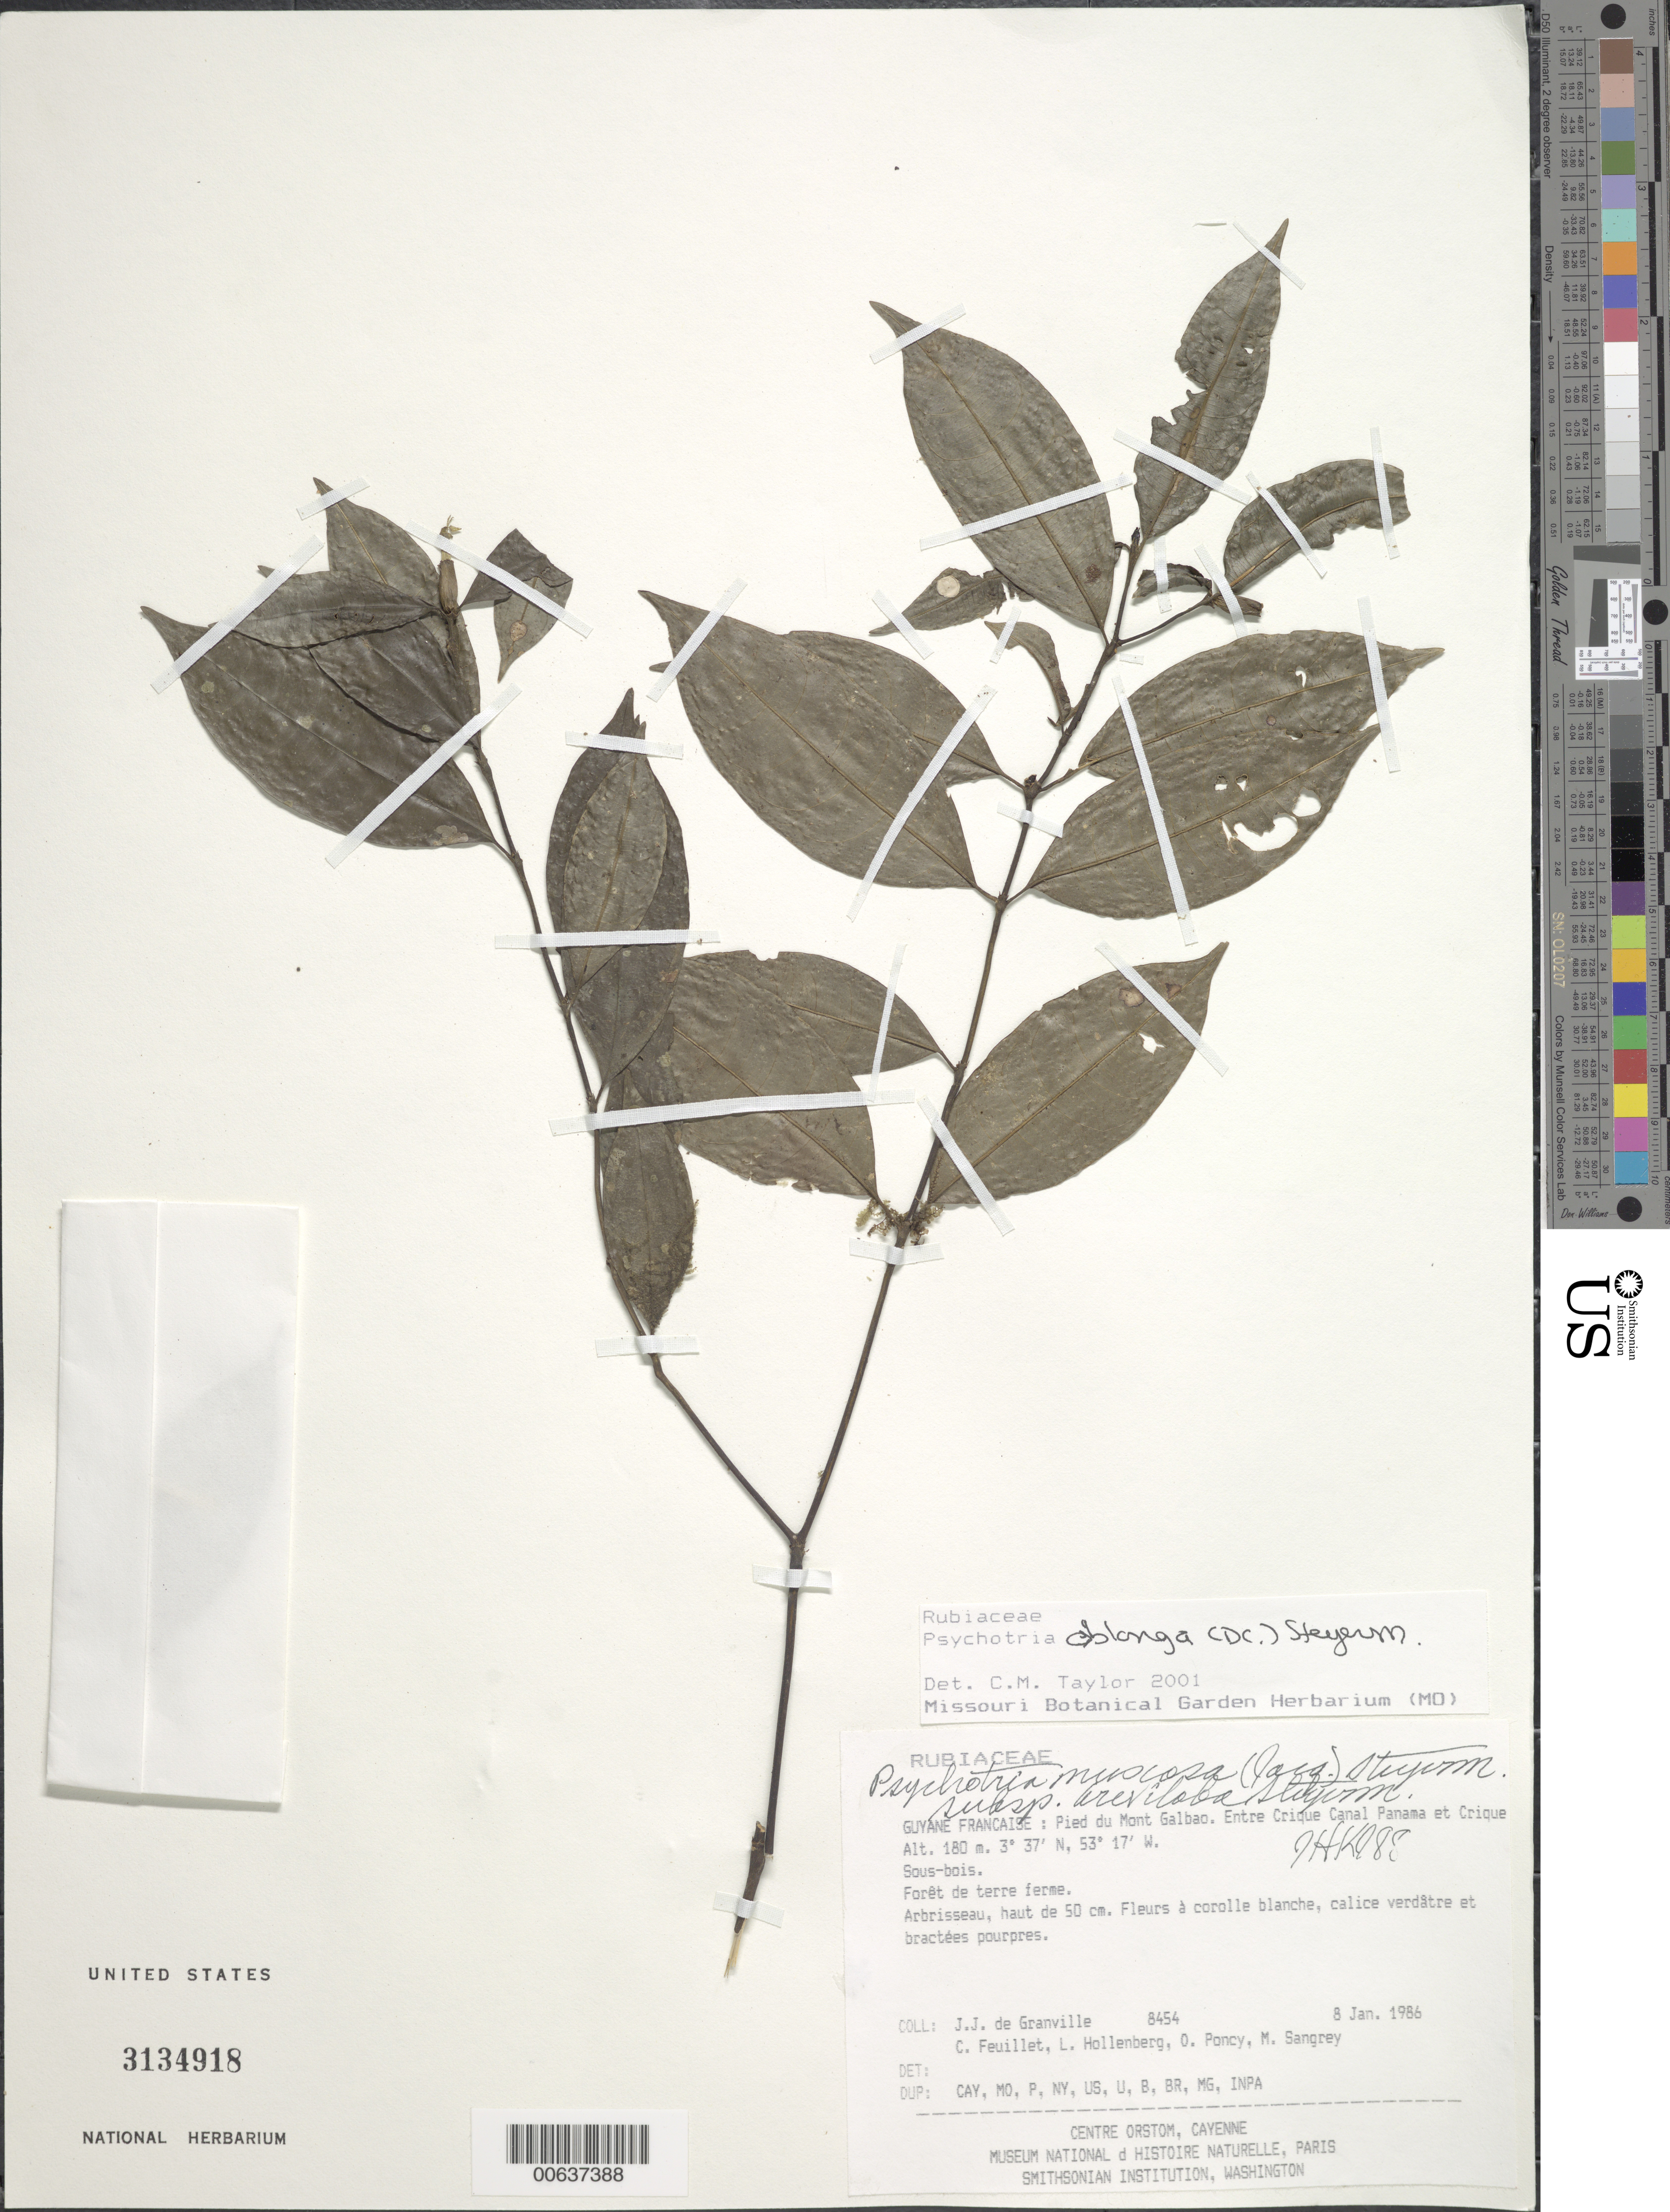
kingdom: Plantae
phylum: Tracheophyta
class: Magnoliopsida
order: Gentianales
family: Rubiaceae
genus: Palicourea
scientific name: Palicourea oblonga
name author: (DC.) Delprete & J.H. Kirkbr.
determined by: Kirkbride, J. H., Jr.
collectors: J.-J. de Granville, C. Feuillet, L. Hollenberg, O. Poncy & M. S. Sangrey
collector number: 8454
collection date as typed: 8-Jan-86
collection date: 1986-01-08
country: French Guiana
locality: Pied du Mont Galbao. Entre Crique Canal Panama et Crique Mana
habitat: Sous-bois; forêt de terre ferme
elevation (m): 180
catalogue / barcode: US 3134918